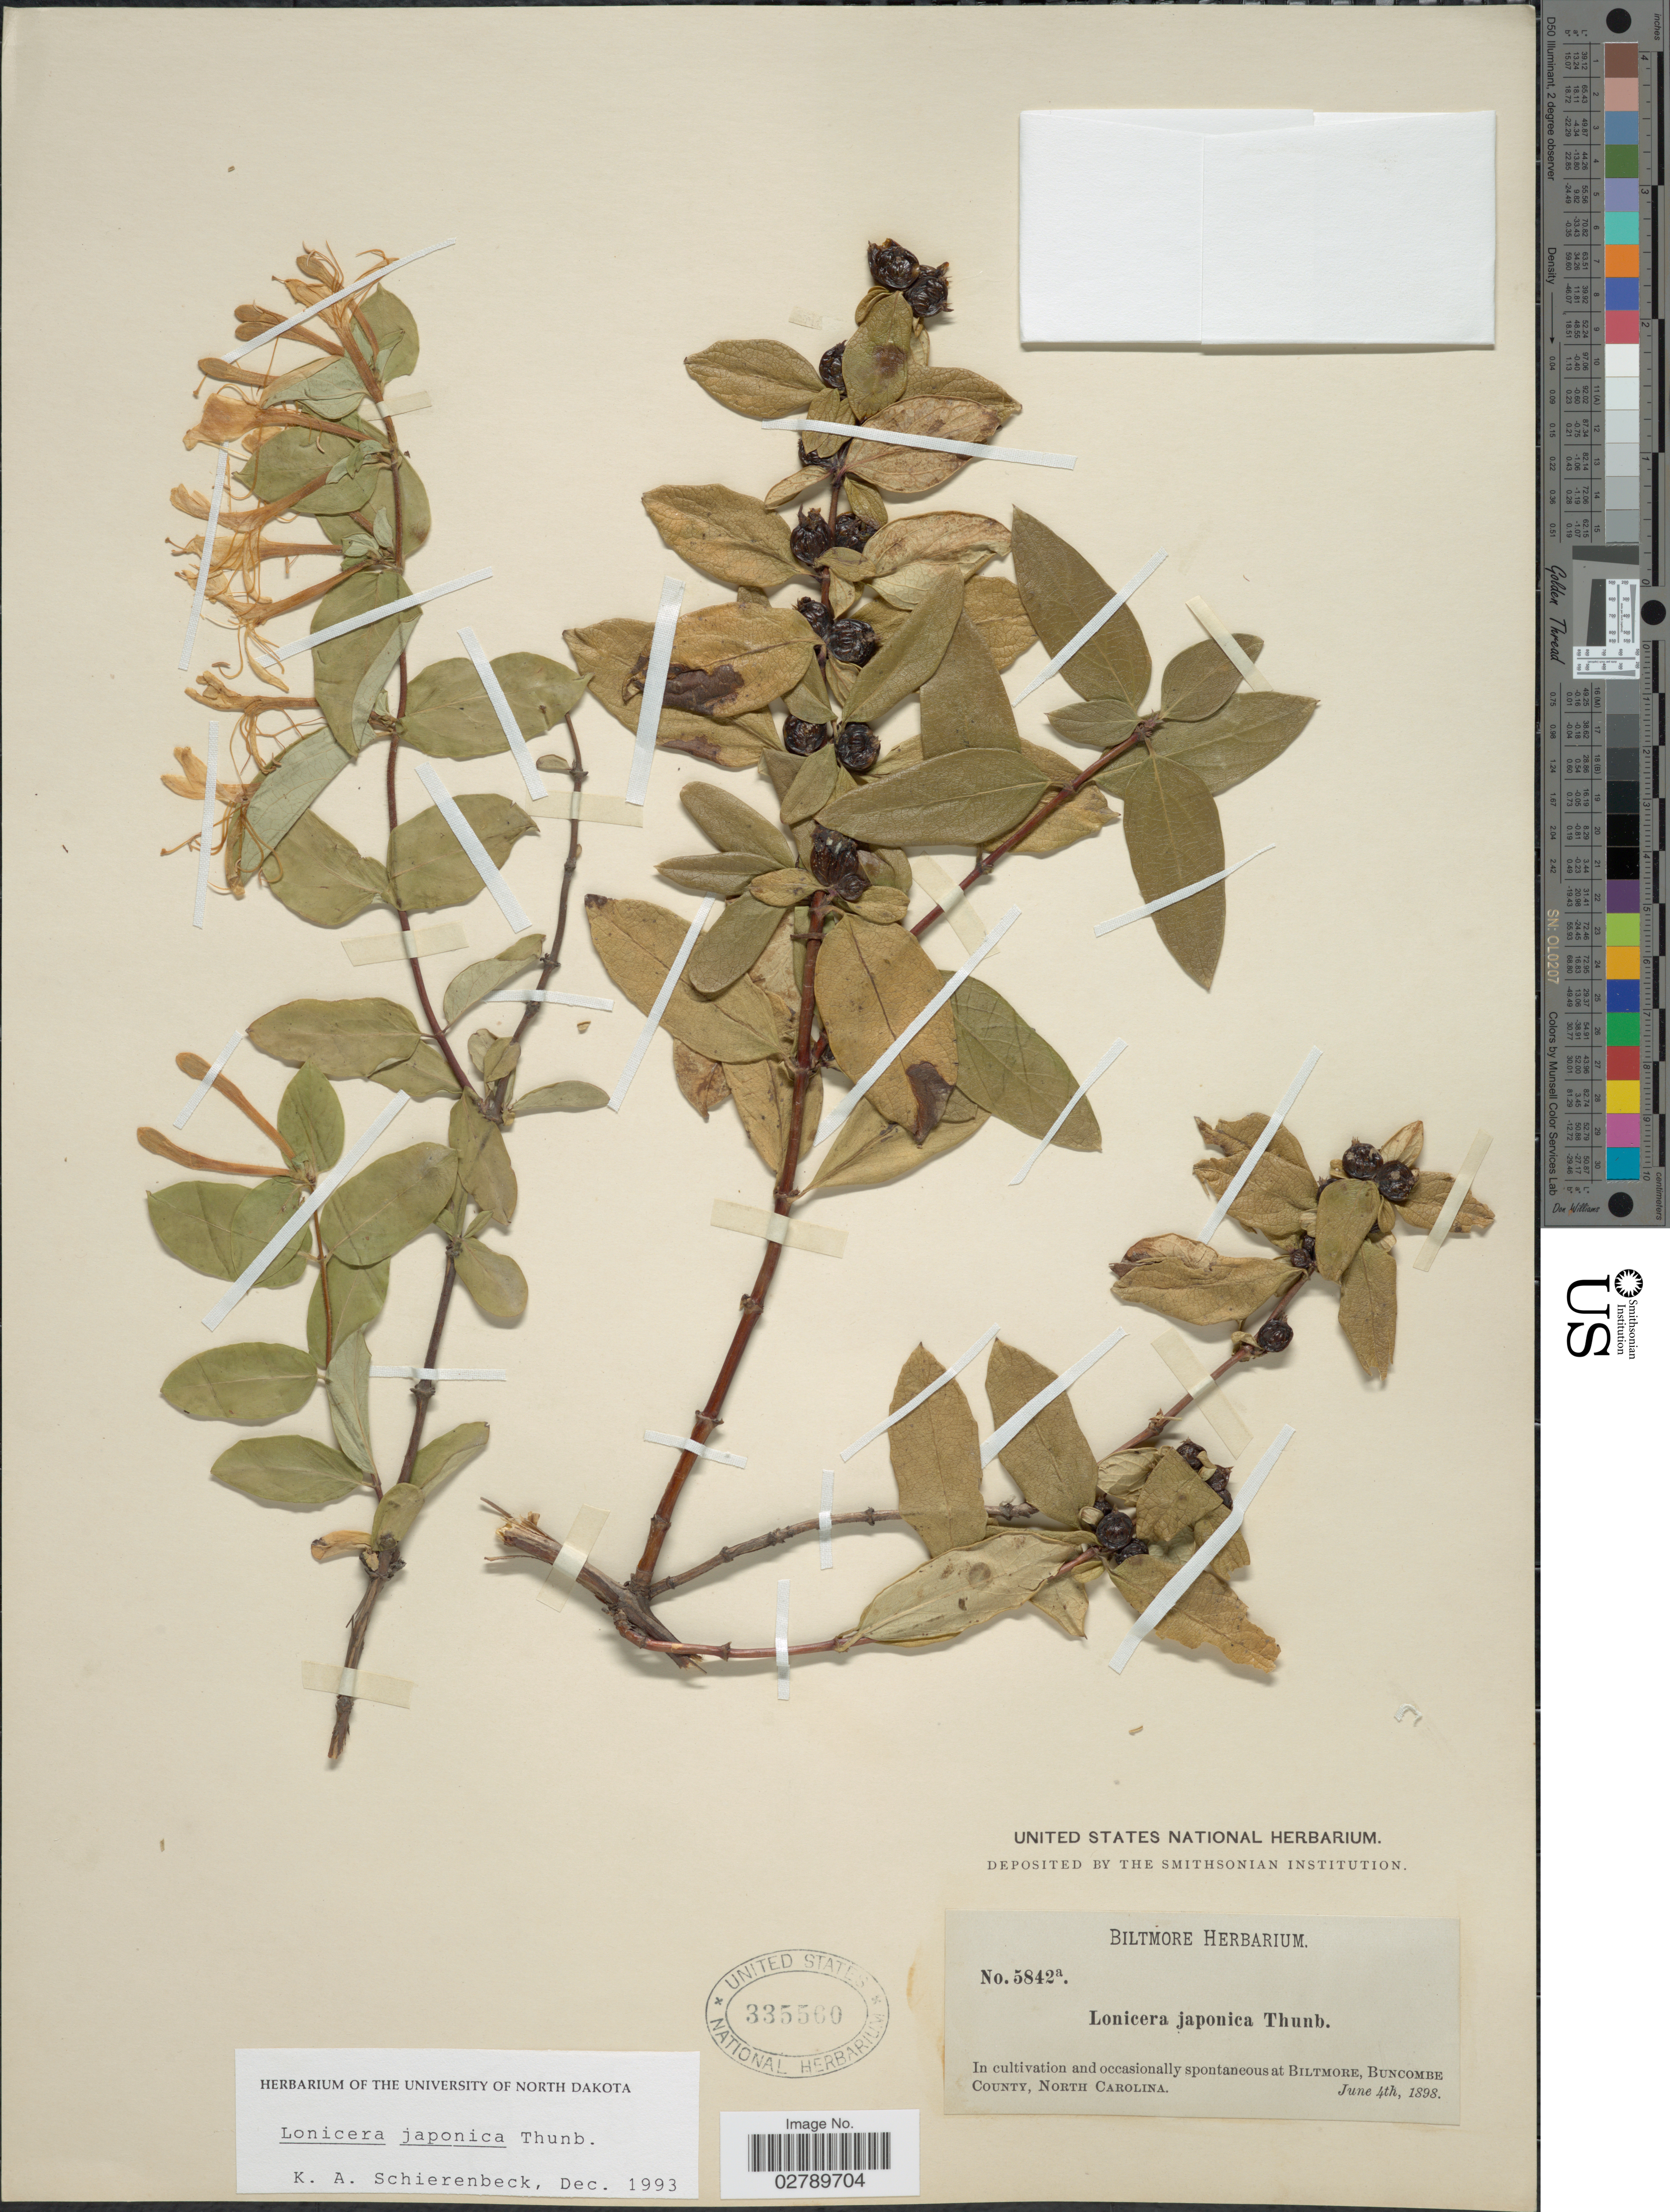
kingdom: Plantae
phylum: Tracheophyta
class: Magnoliopsida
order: Dipsacales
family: Caprifoliaceae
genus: Lonicera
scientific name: Lonicera japonica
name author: Thunb.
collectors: ex herb. Biltmore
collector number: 5842a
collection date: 1898-06-04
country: United States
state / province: North Carolina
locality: In cultivation and occasionally spontaneous at Biltmore, Buncombe County.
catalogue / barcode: US 335560